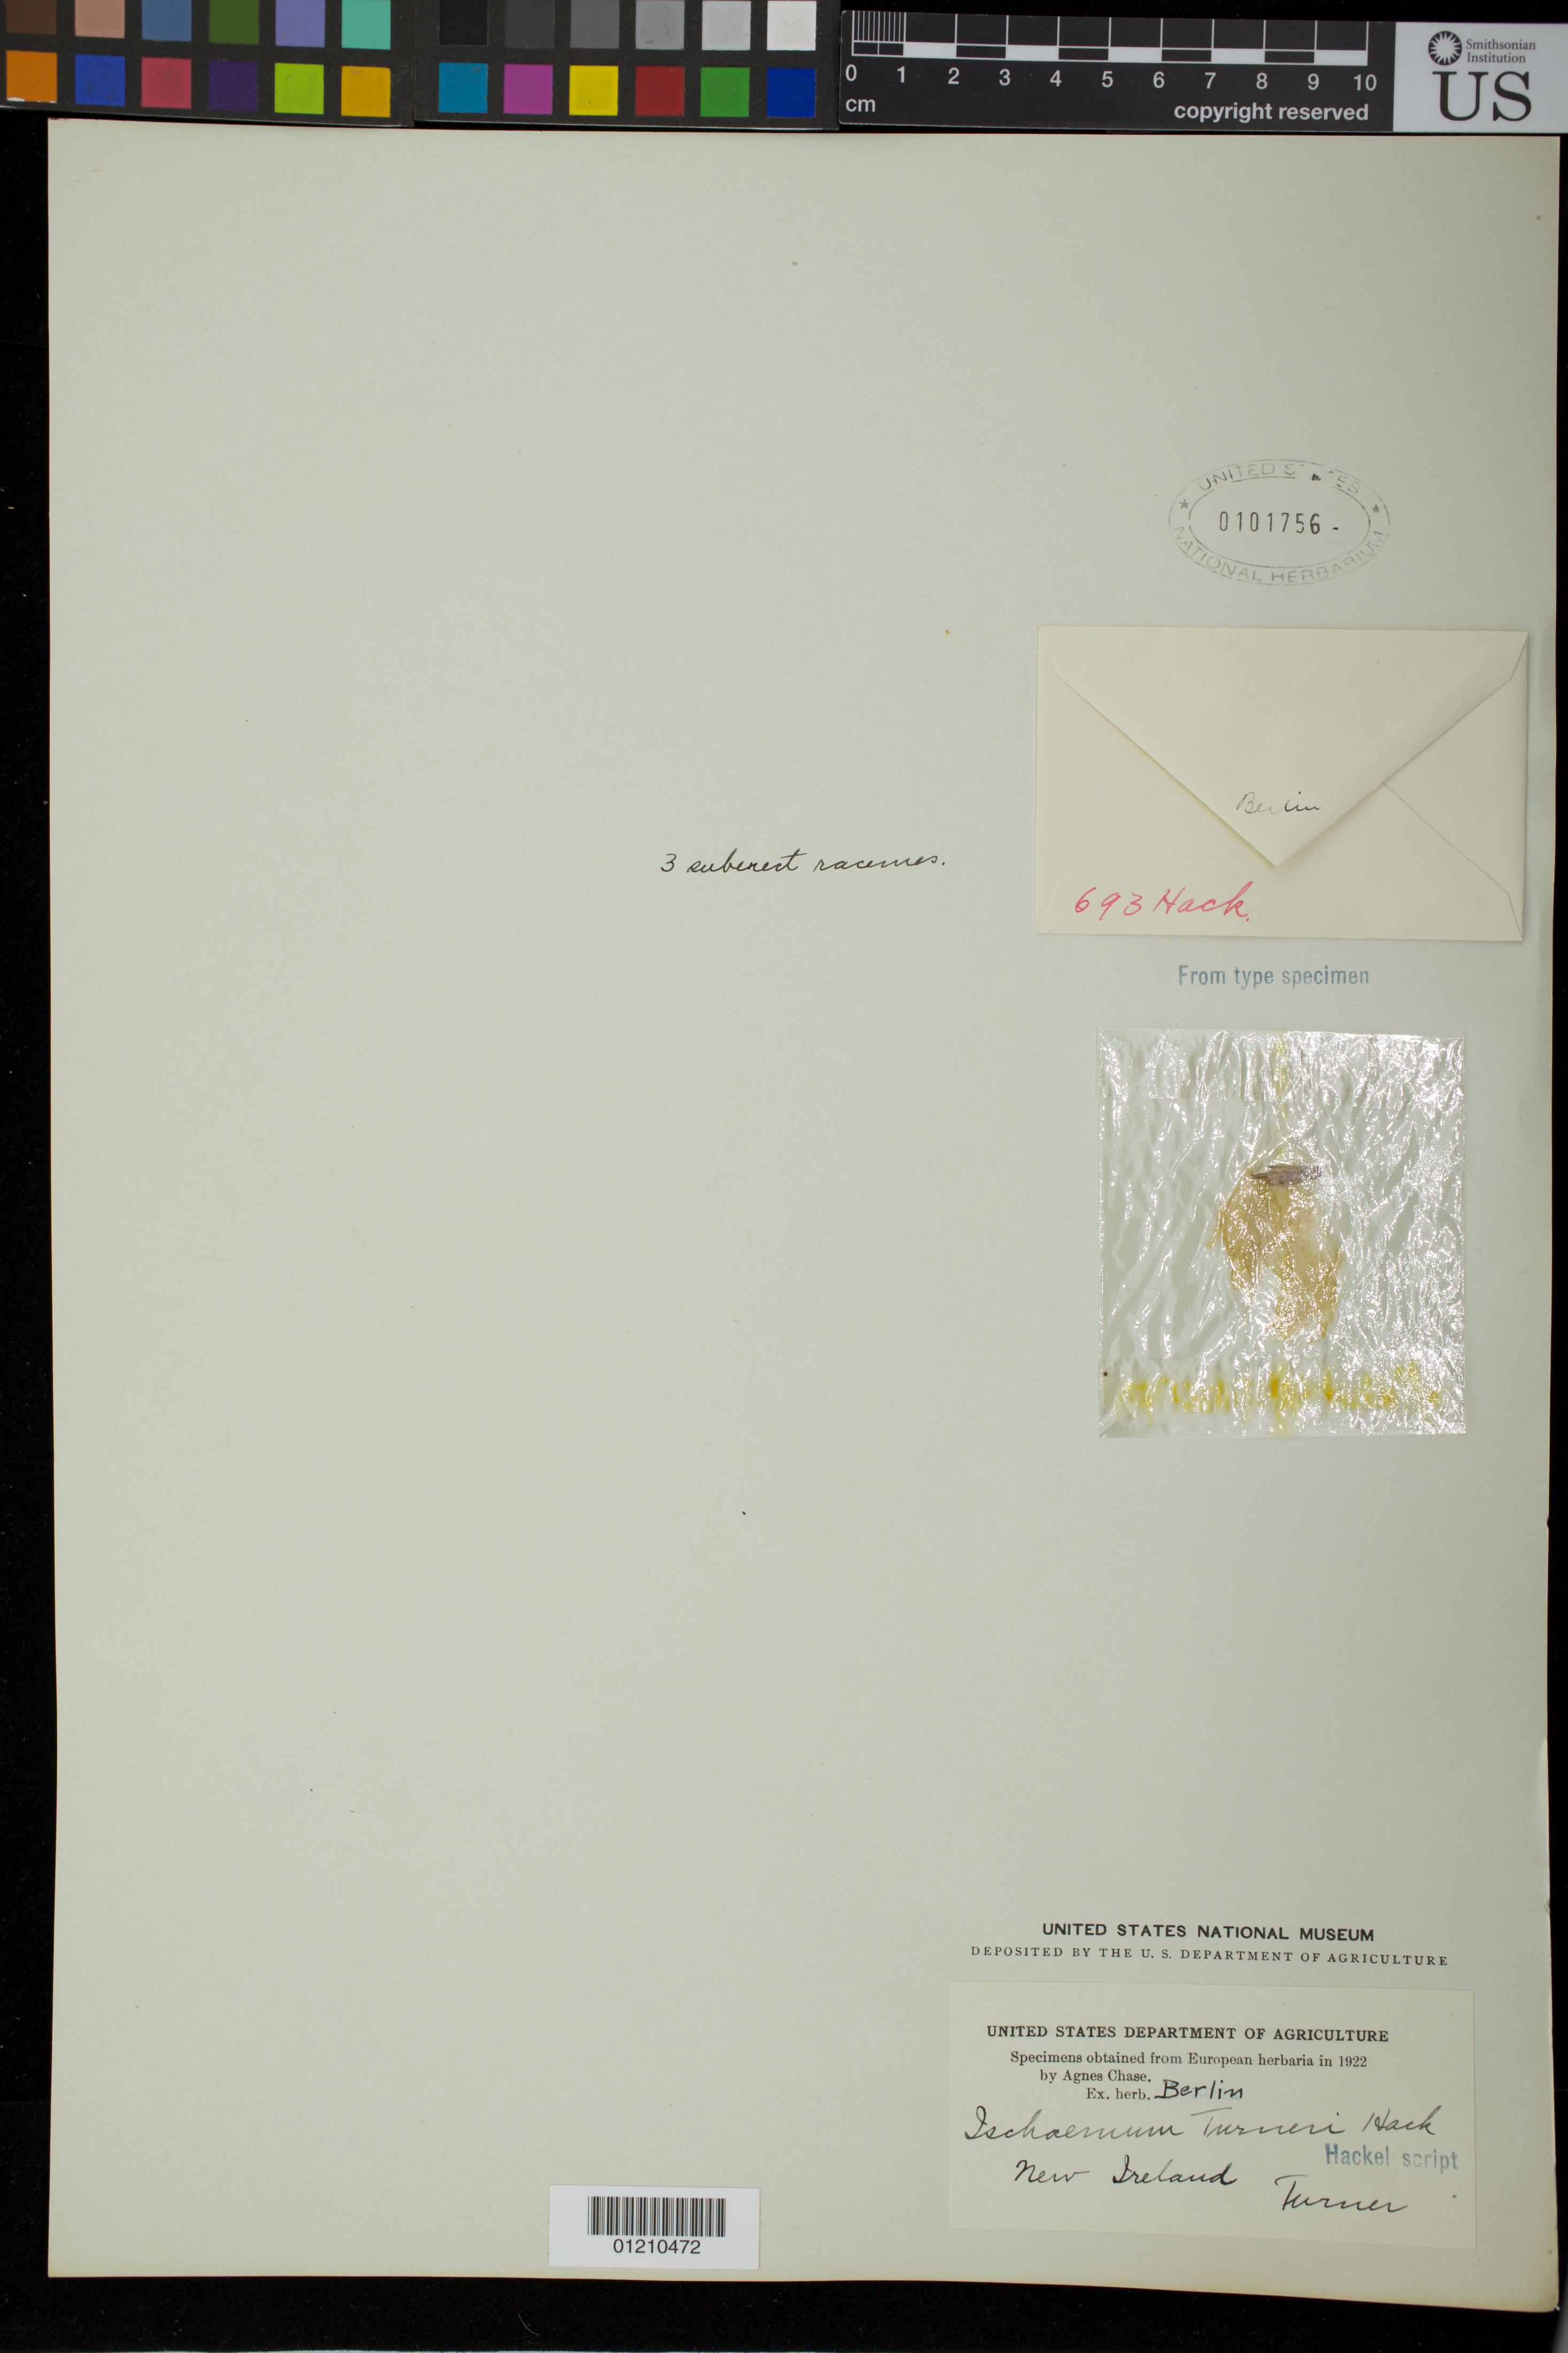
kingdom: Plantae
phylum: Tracheophyta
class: Liliopsida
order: Poales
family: Poaceae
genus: Ischaemum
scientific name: Ischaemum turneri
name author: Hack.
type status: Isosyntype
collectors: -. Turner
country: Papua New Guinea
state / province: New Ireland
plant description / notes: Fragmentary material of type specimen ex herb. Berlin.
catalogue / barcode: US 101756